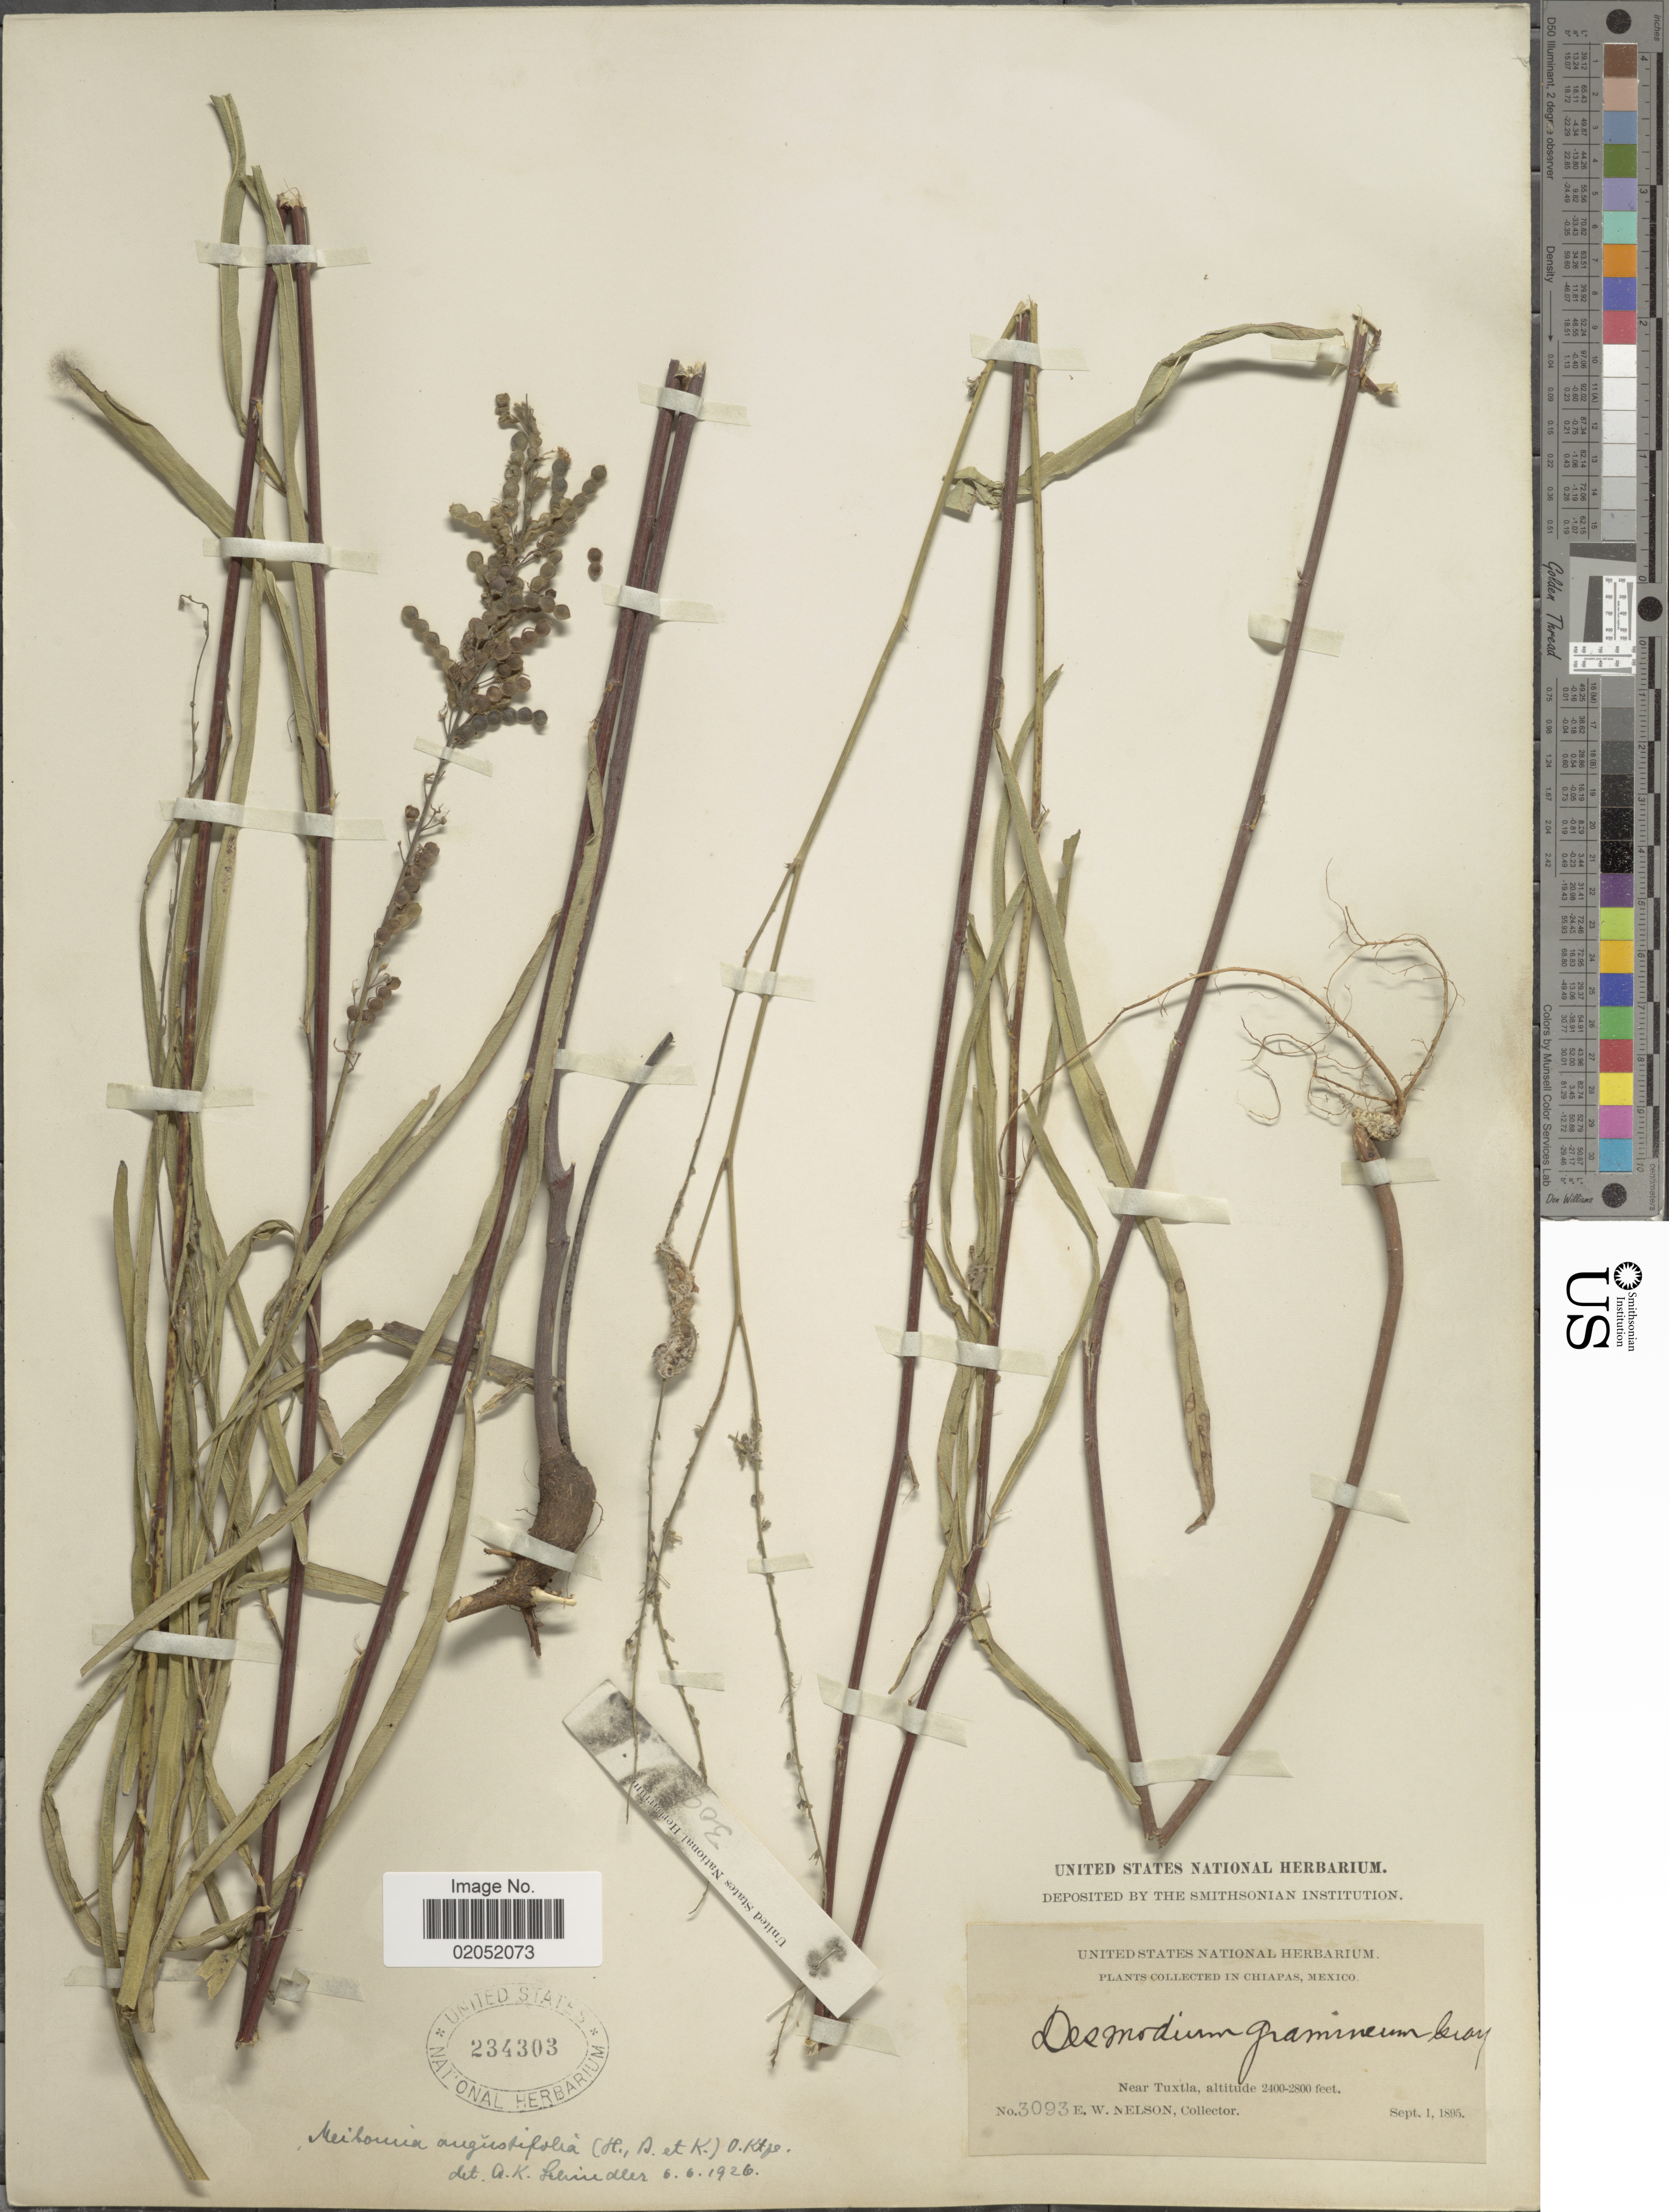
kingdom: Plantae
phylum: Tracheophyta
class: Magnoliopsida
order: Fabales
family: Fabaceae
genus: Desmodium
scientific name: Desmodium angustifolium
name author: (Kunth) DC.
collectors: E. W. Nelson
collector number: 3093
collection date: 1895-09-01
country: Mexico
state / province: Chiapas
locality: Near Tuxtla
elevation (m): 732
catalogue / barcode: US 234303